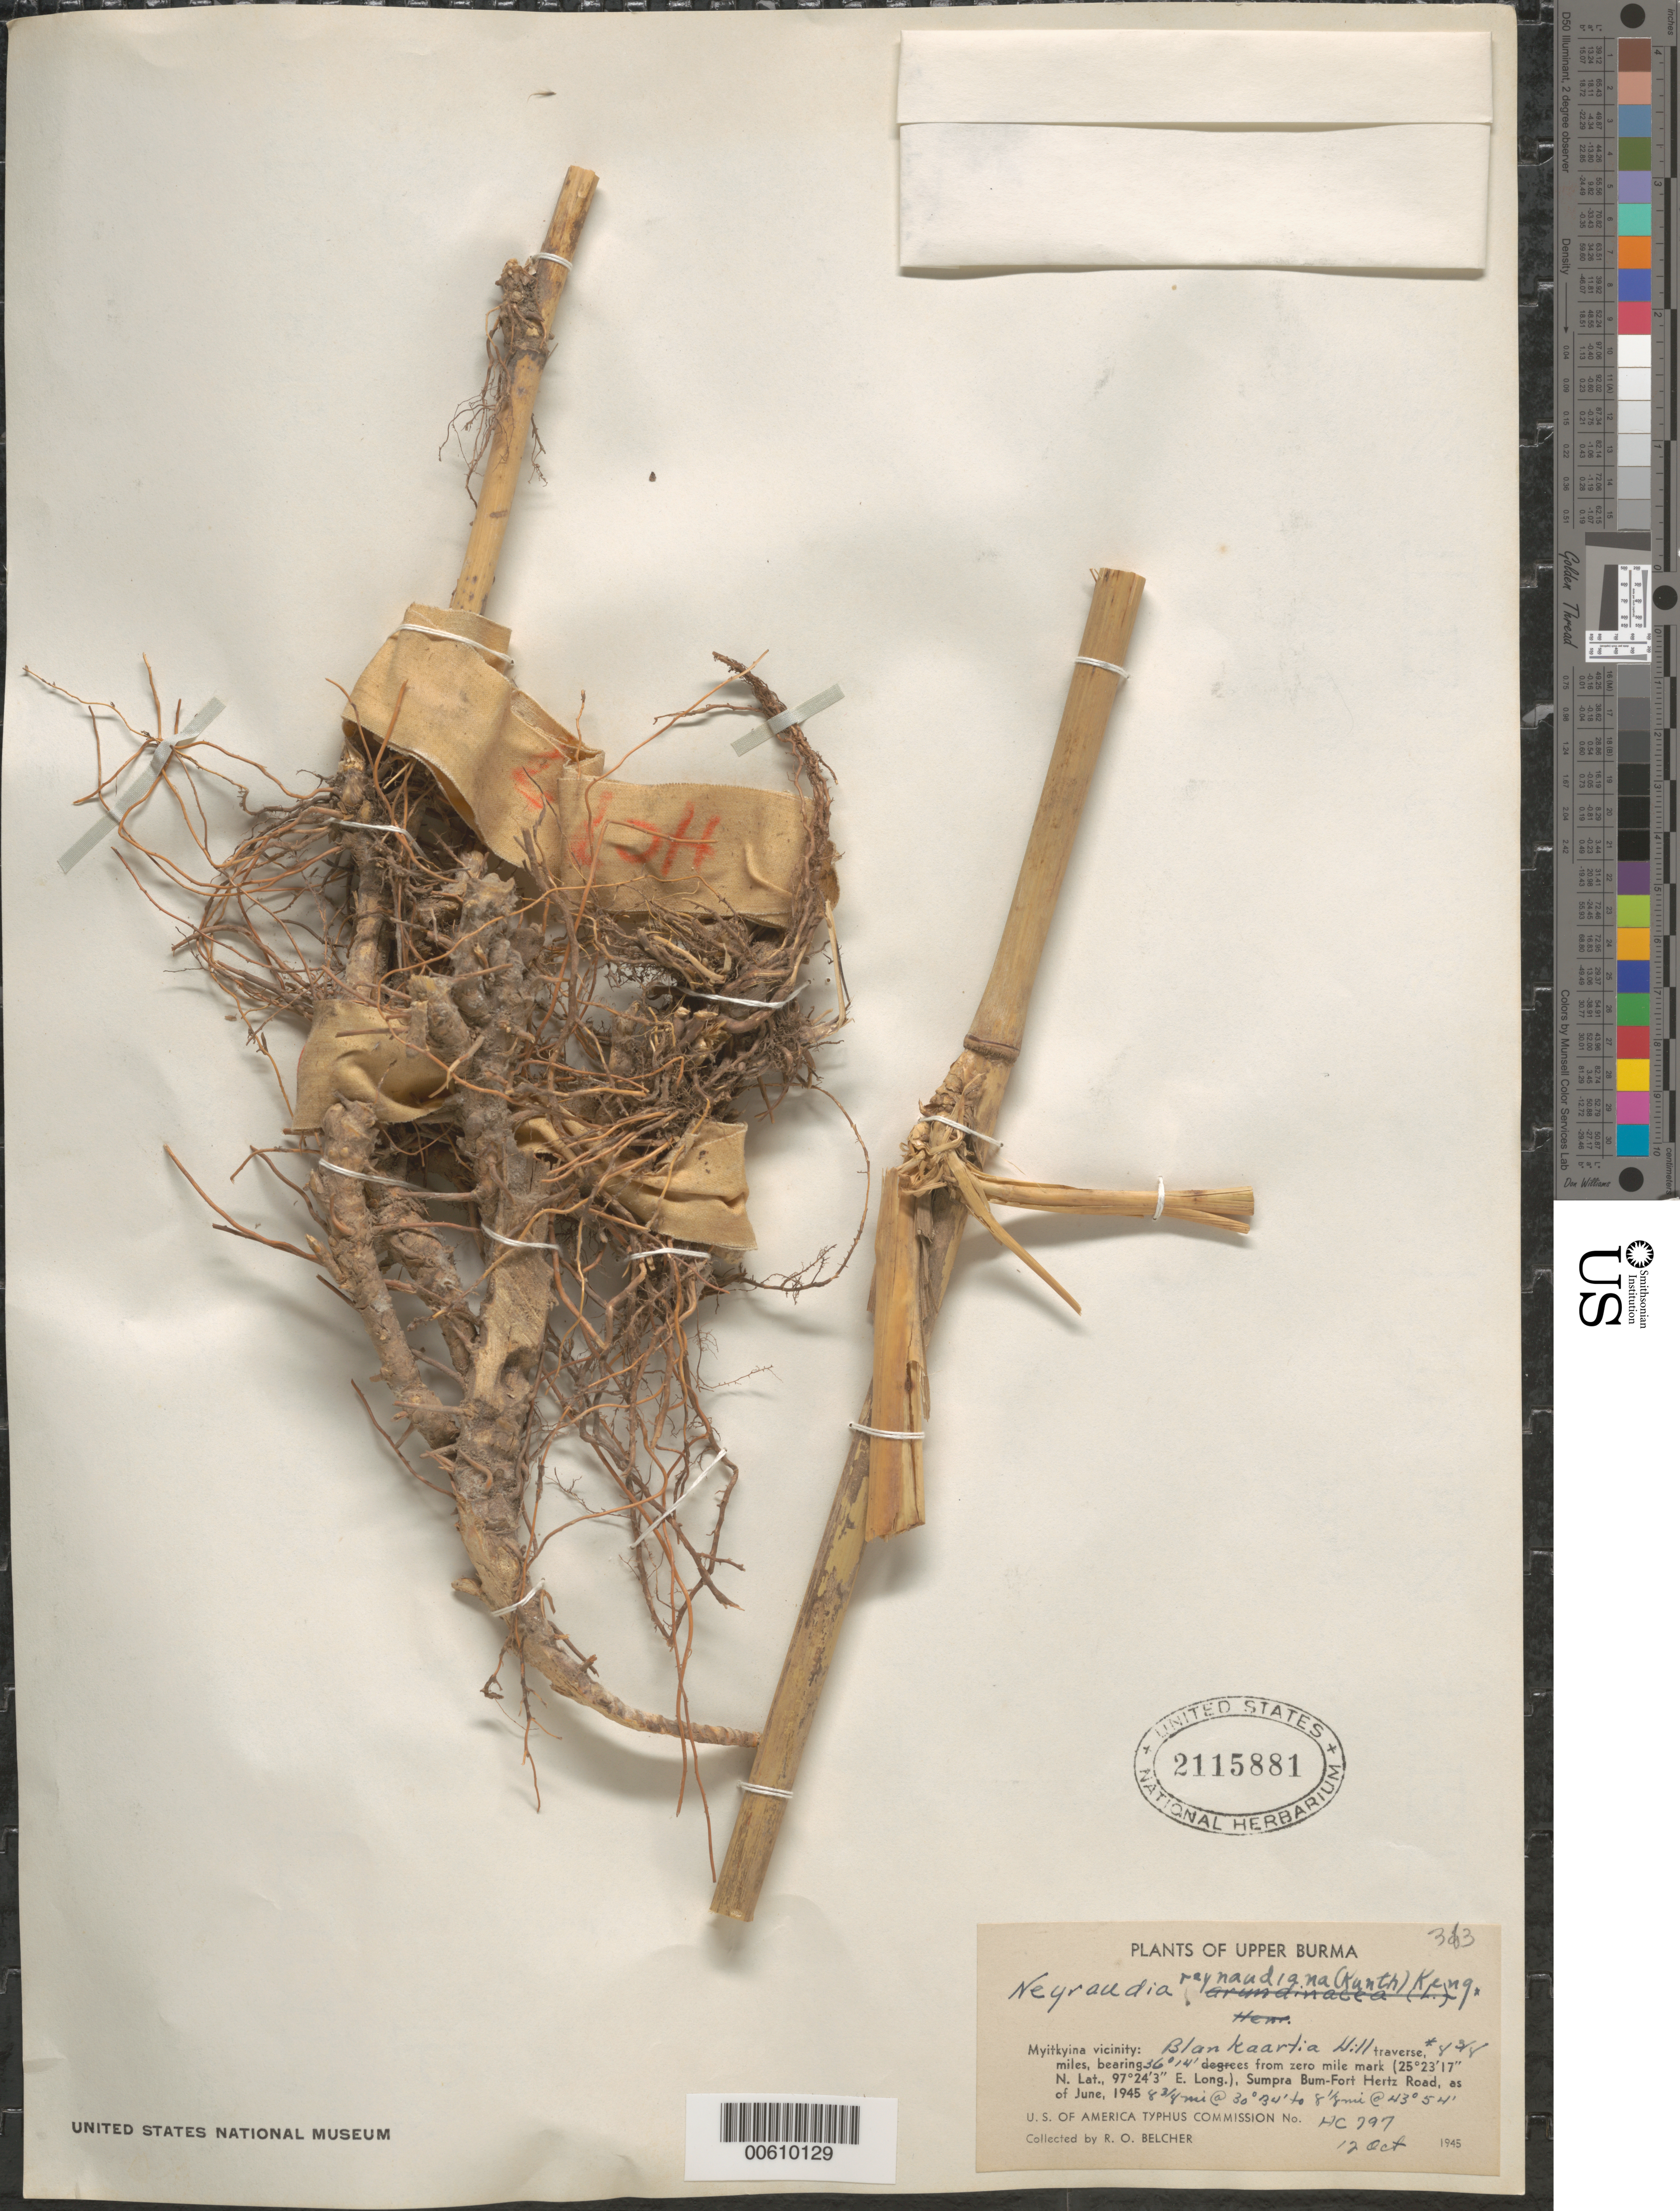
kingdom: Plantae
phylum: Tracheophyta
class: Liliopsida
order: Poales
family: Poaceae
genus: Neyraudia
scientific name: Neyraudia reynaudiana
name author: (Kunth) Keng ex Hitchc.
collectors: R. Belcher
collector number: HC797?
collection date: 1945-10-12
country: Myanmar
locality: Upper Burma. Myitkyina vicinity: Blankaartia Hill traverse, 8 ⅜ miles, bearing 36º 14' degrees from zero mile mark, Sumpra Bum-Fort Hertz Road, as of June, 1945. 8 ⅜ mi @ 30º 134' to 8⅛ mi @ 43º 54'.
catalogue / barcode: US 2115881